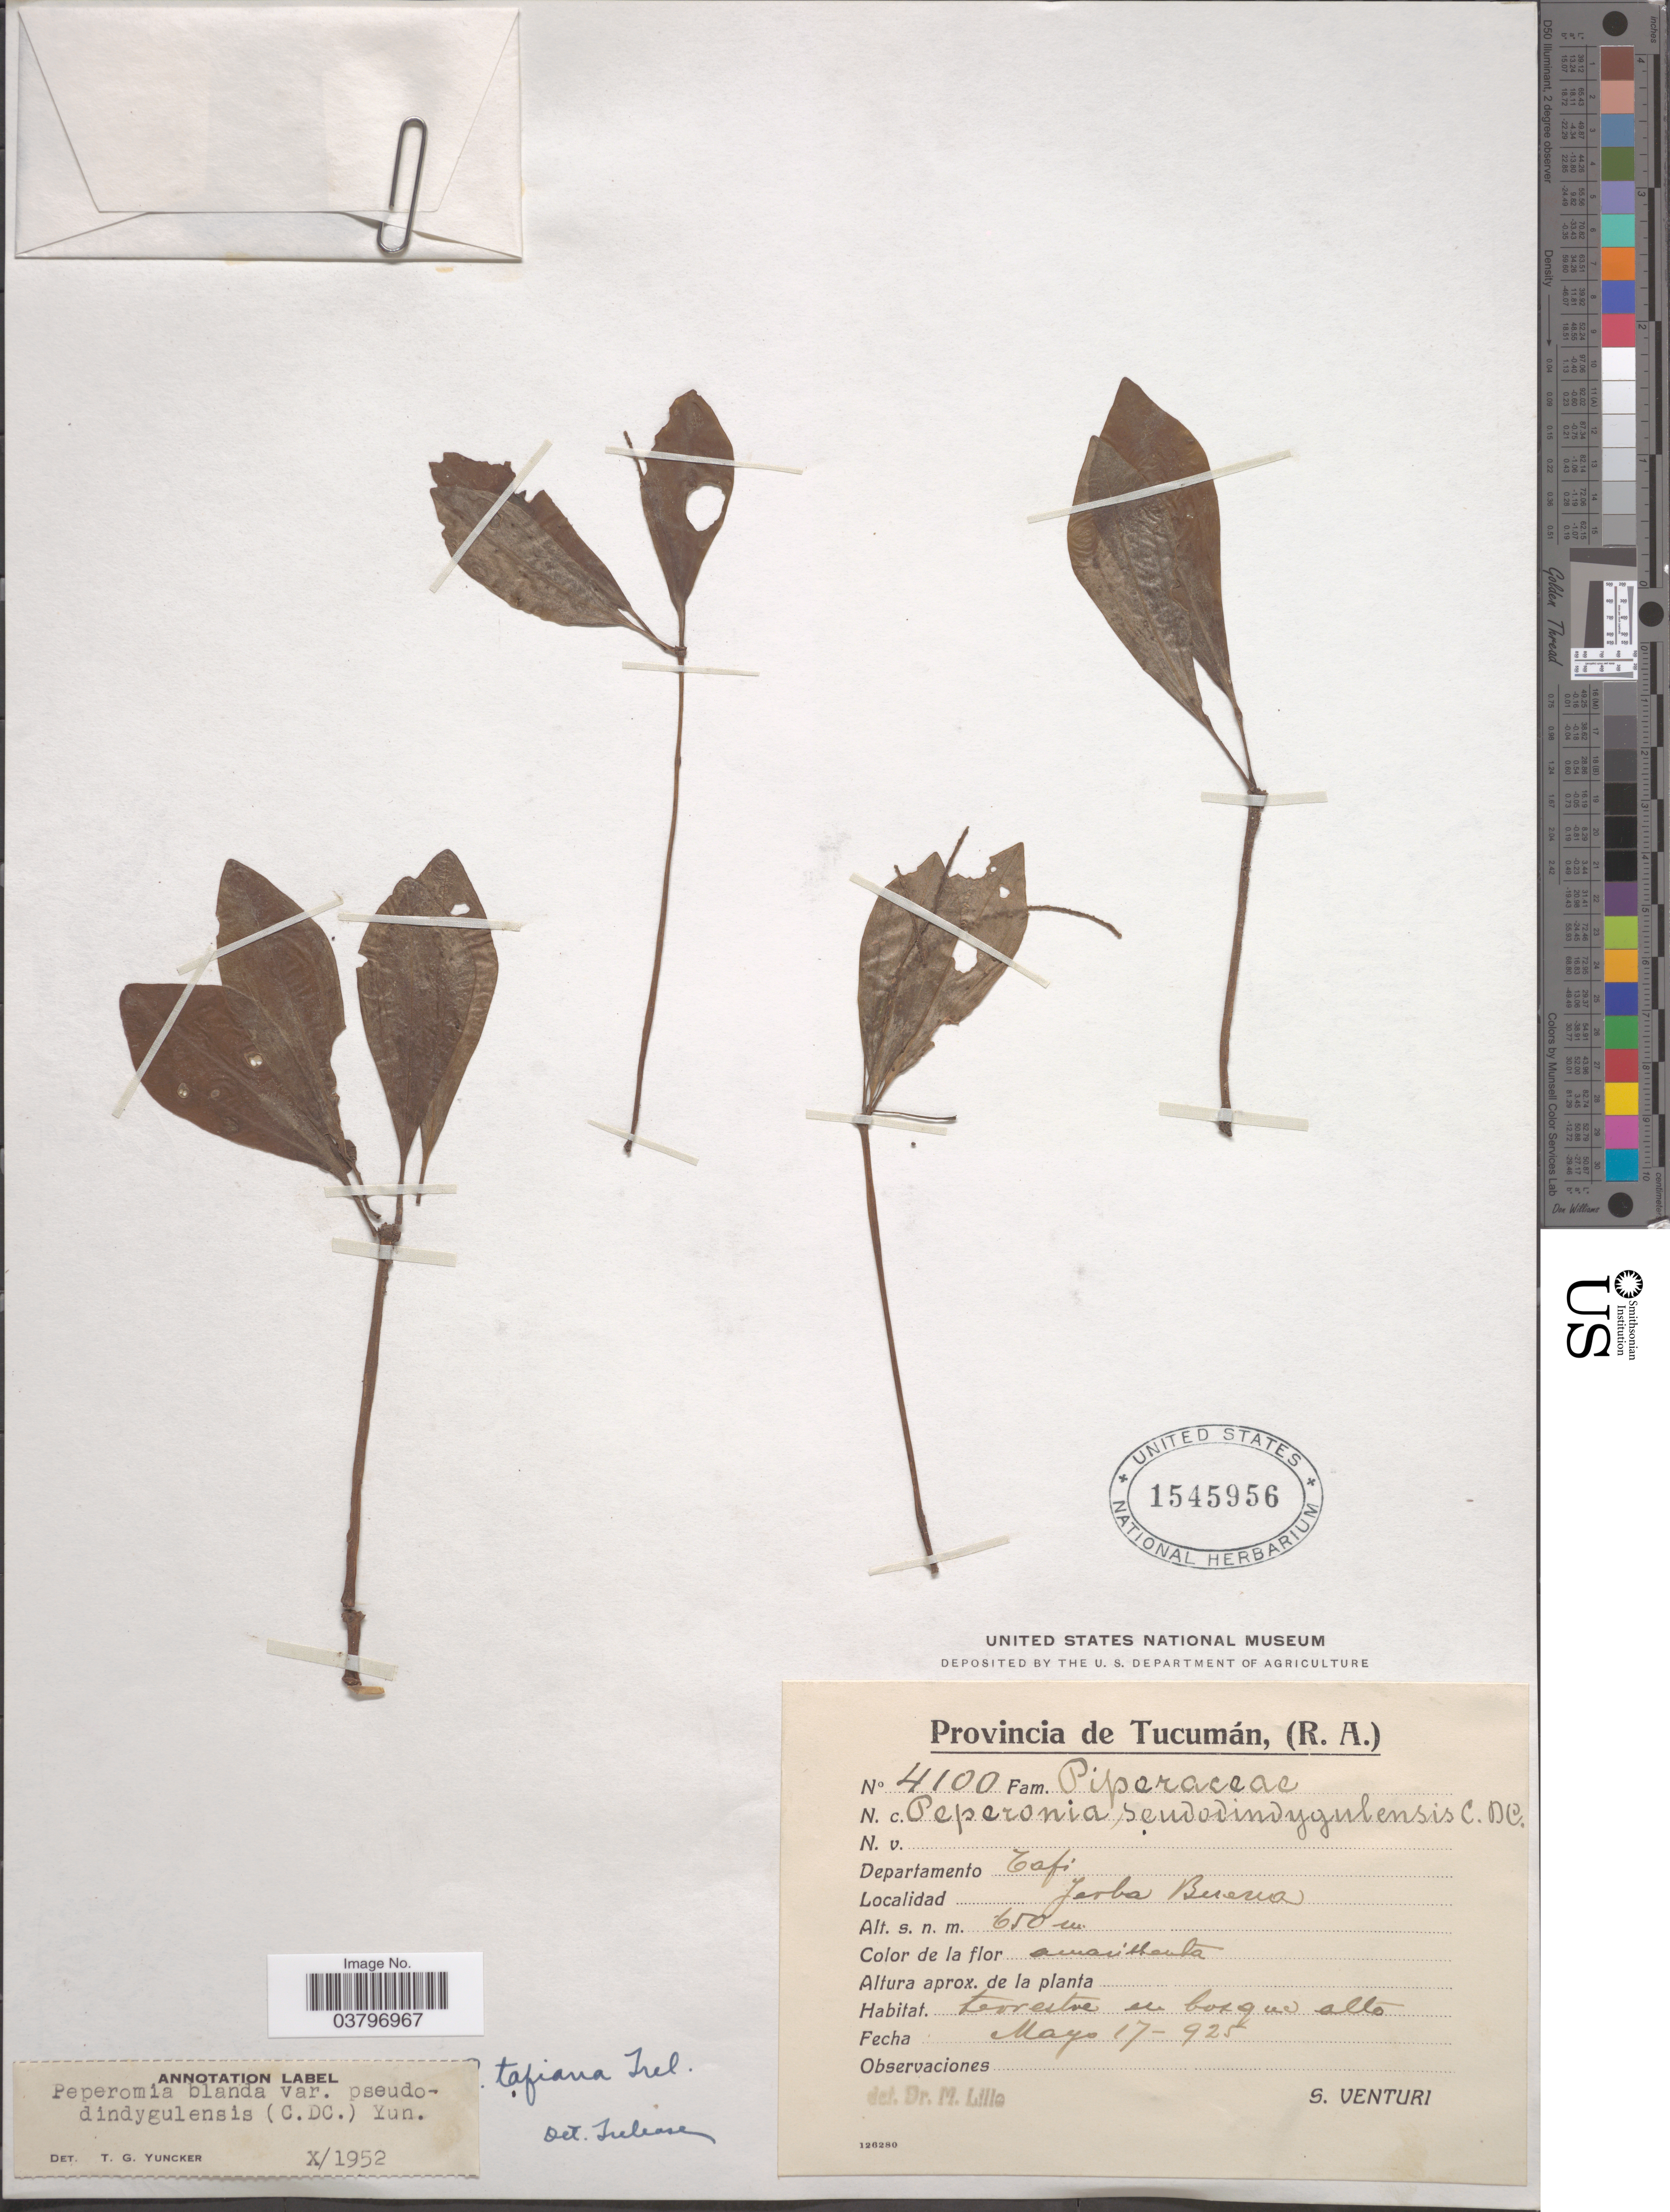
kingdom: Plantae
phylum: Tracheophyta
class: Magnoliopsida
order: Piperales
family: Piperaceae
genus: Peperomia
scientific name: Peperomia blanda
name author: (Jacq.) Kunth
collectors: S. Venturi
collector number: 4100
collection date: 1925-05-17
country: Argentina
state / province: Tucuman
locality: Departamento Tafi. Yerba Buena.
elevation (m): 650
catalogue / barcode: US 1545956